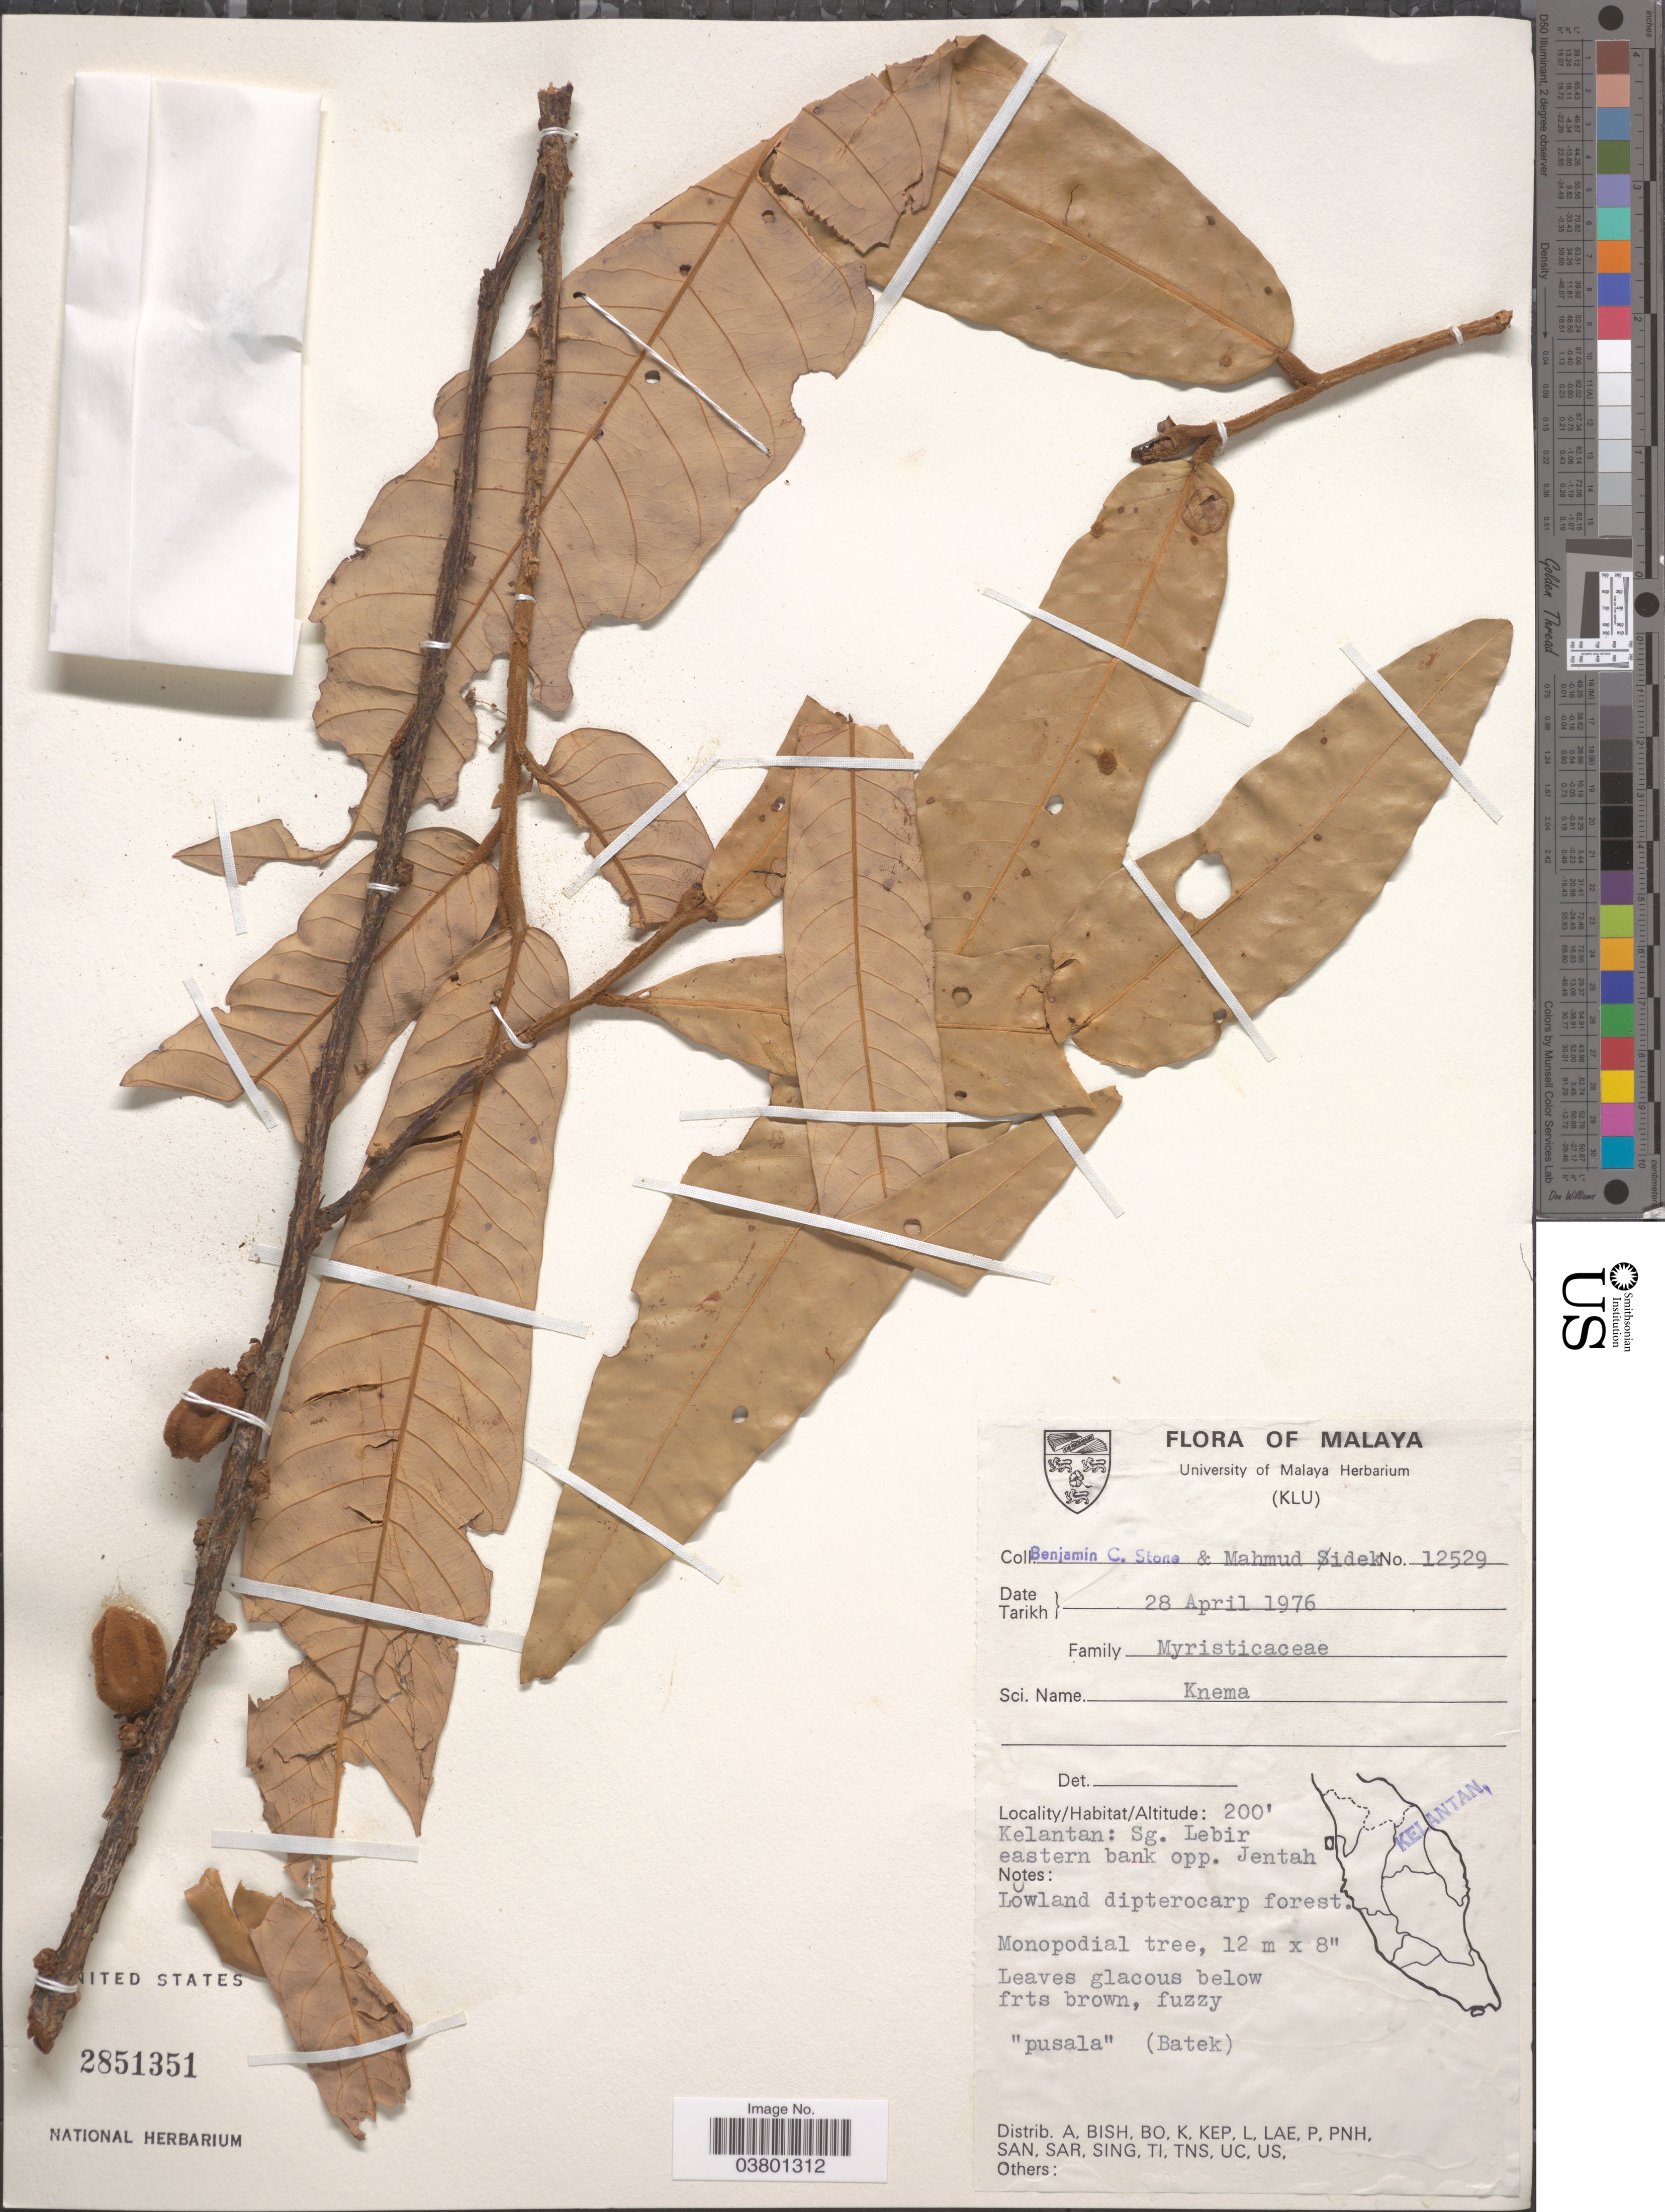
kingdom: Plantae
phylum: Tracheophyta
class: Magnoliopsida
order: Magnoliales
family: Myristicaceae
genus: Knema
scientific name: Knema sp.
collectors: B. C. Stone & M. Sidek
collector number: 12529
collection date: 1976-04-28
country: Malaysia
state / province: Kelantan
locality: Malaya. Sg. Lebir eastern bank opp. Jentah.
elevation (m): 61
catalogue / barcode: US 2851351